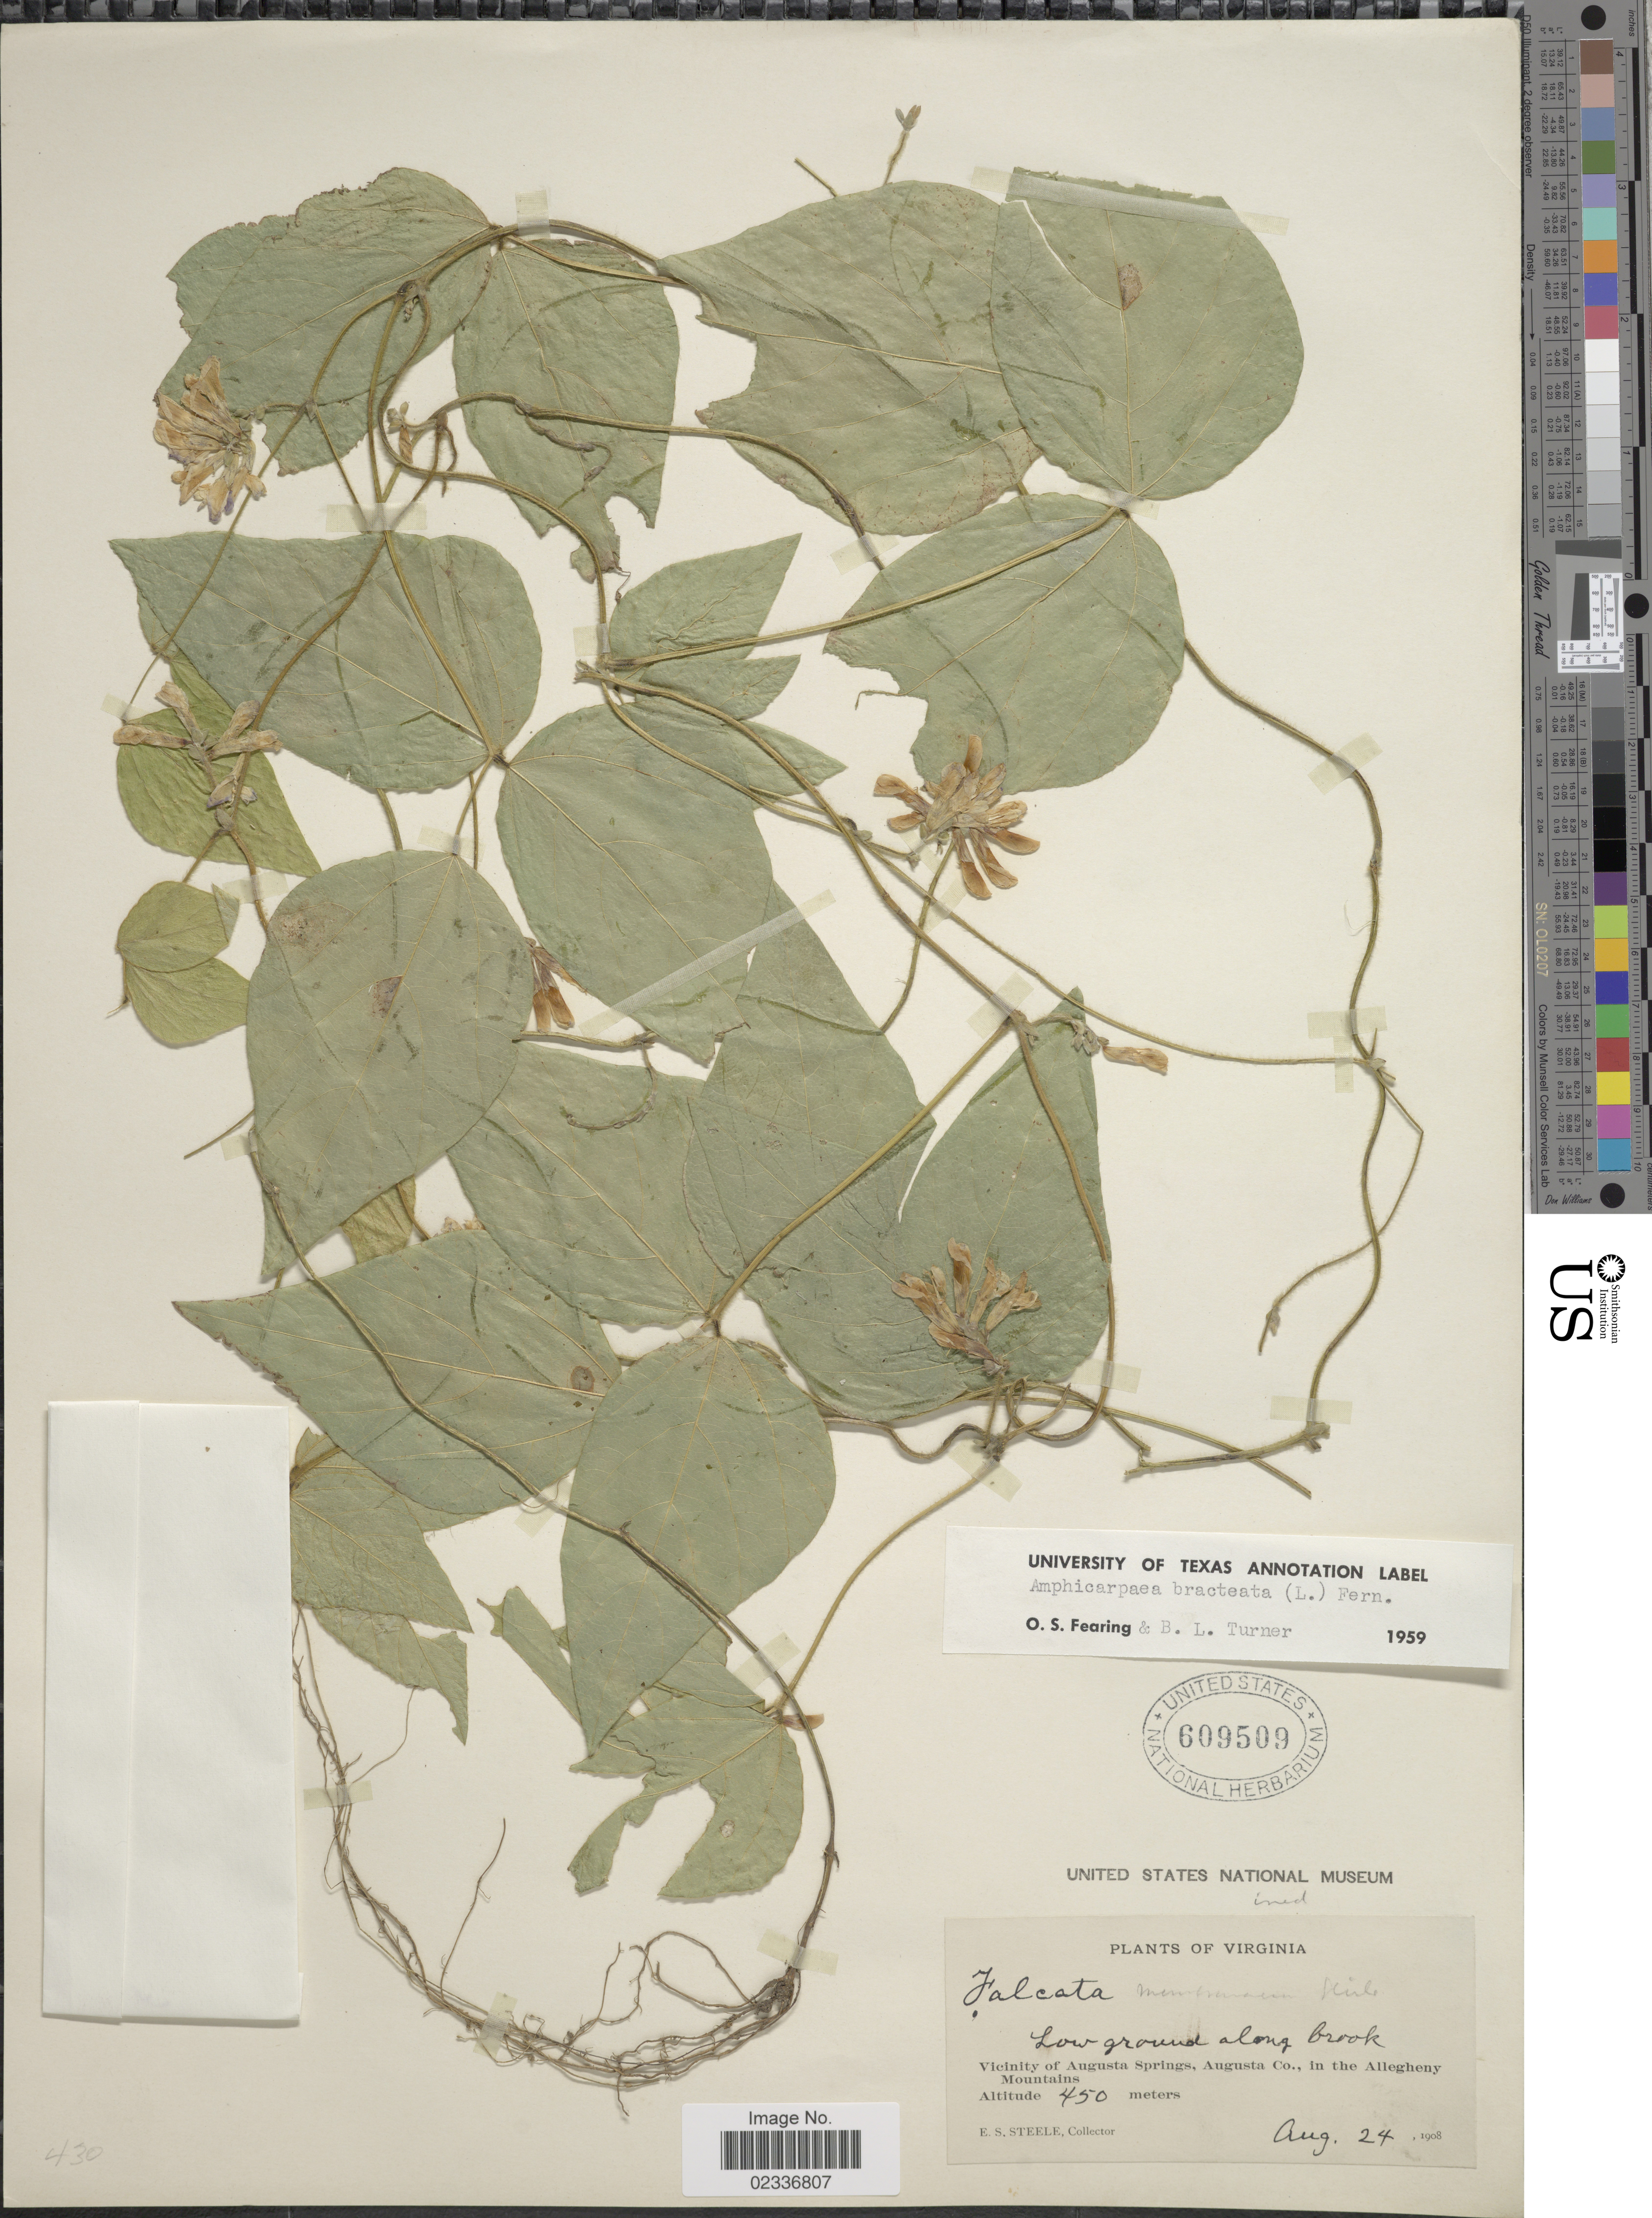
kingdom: Plantae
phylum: Tracheophyta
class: Magnoliopsida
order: Fabales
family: Fabaceae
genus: Amphicarpaea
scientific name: Amphicarpaea bracteata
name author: (L.) Fernald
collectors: E. Steele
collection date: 1908-08-24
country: United States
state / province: Virginia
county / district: Augusta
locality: Low ground along brook, vicinity of Augusta Springs, Augusta Co., in the Allegheny Mountains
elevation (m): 450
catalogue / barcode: US 609509